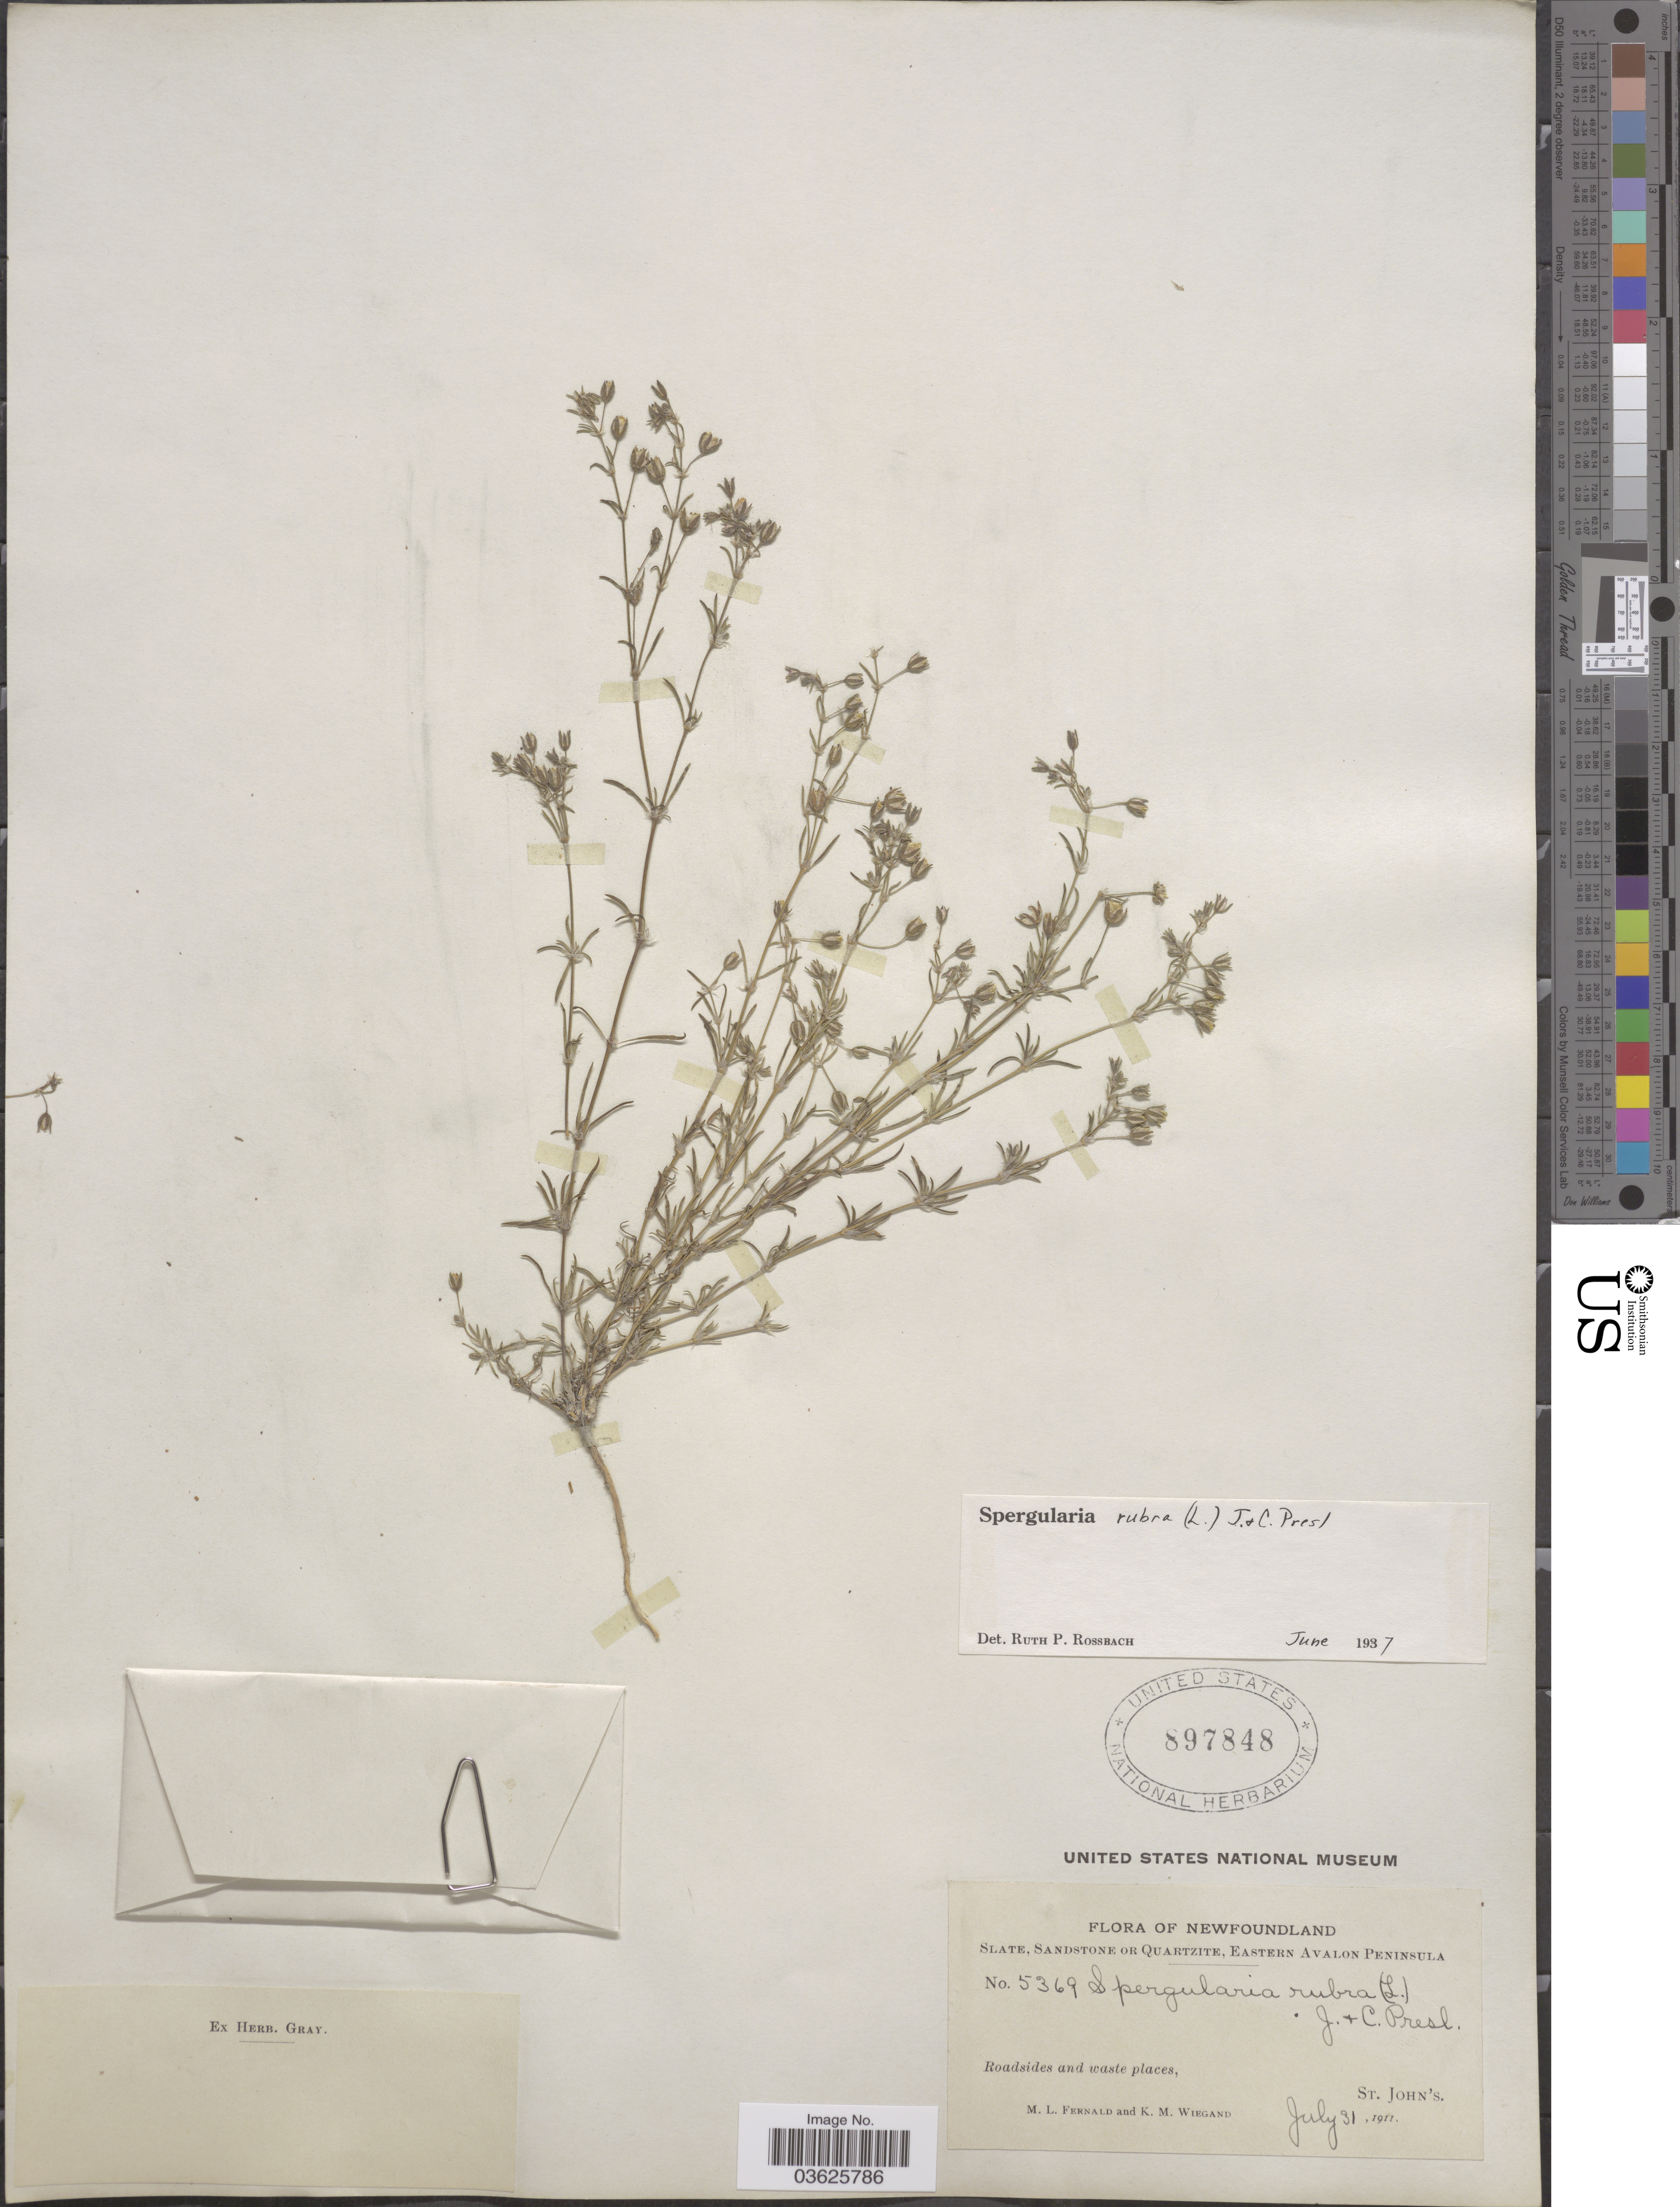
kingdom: Plantae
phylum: Tracheophyta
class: Magnoliopsida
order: Caryophyllales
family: Caryophyllaceae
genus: Spergularia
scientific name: Spergularia rubra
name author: (L.) J. Presl & C. Presl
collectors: M. L. Fernald & K. M. Wiegand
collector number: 5369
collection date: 1911-07-31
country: Canada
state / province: Newfoundland and Labrador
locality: Slate, Sandstone or Quartzite, Eastern Avalon Peninsula. Roadsides and waste places, St. John's.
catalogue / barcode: US 897848